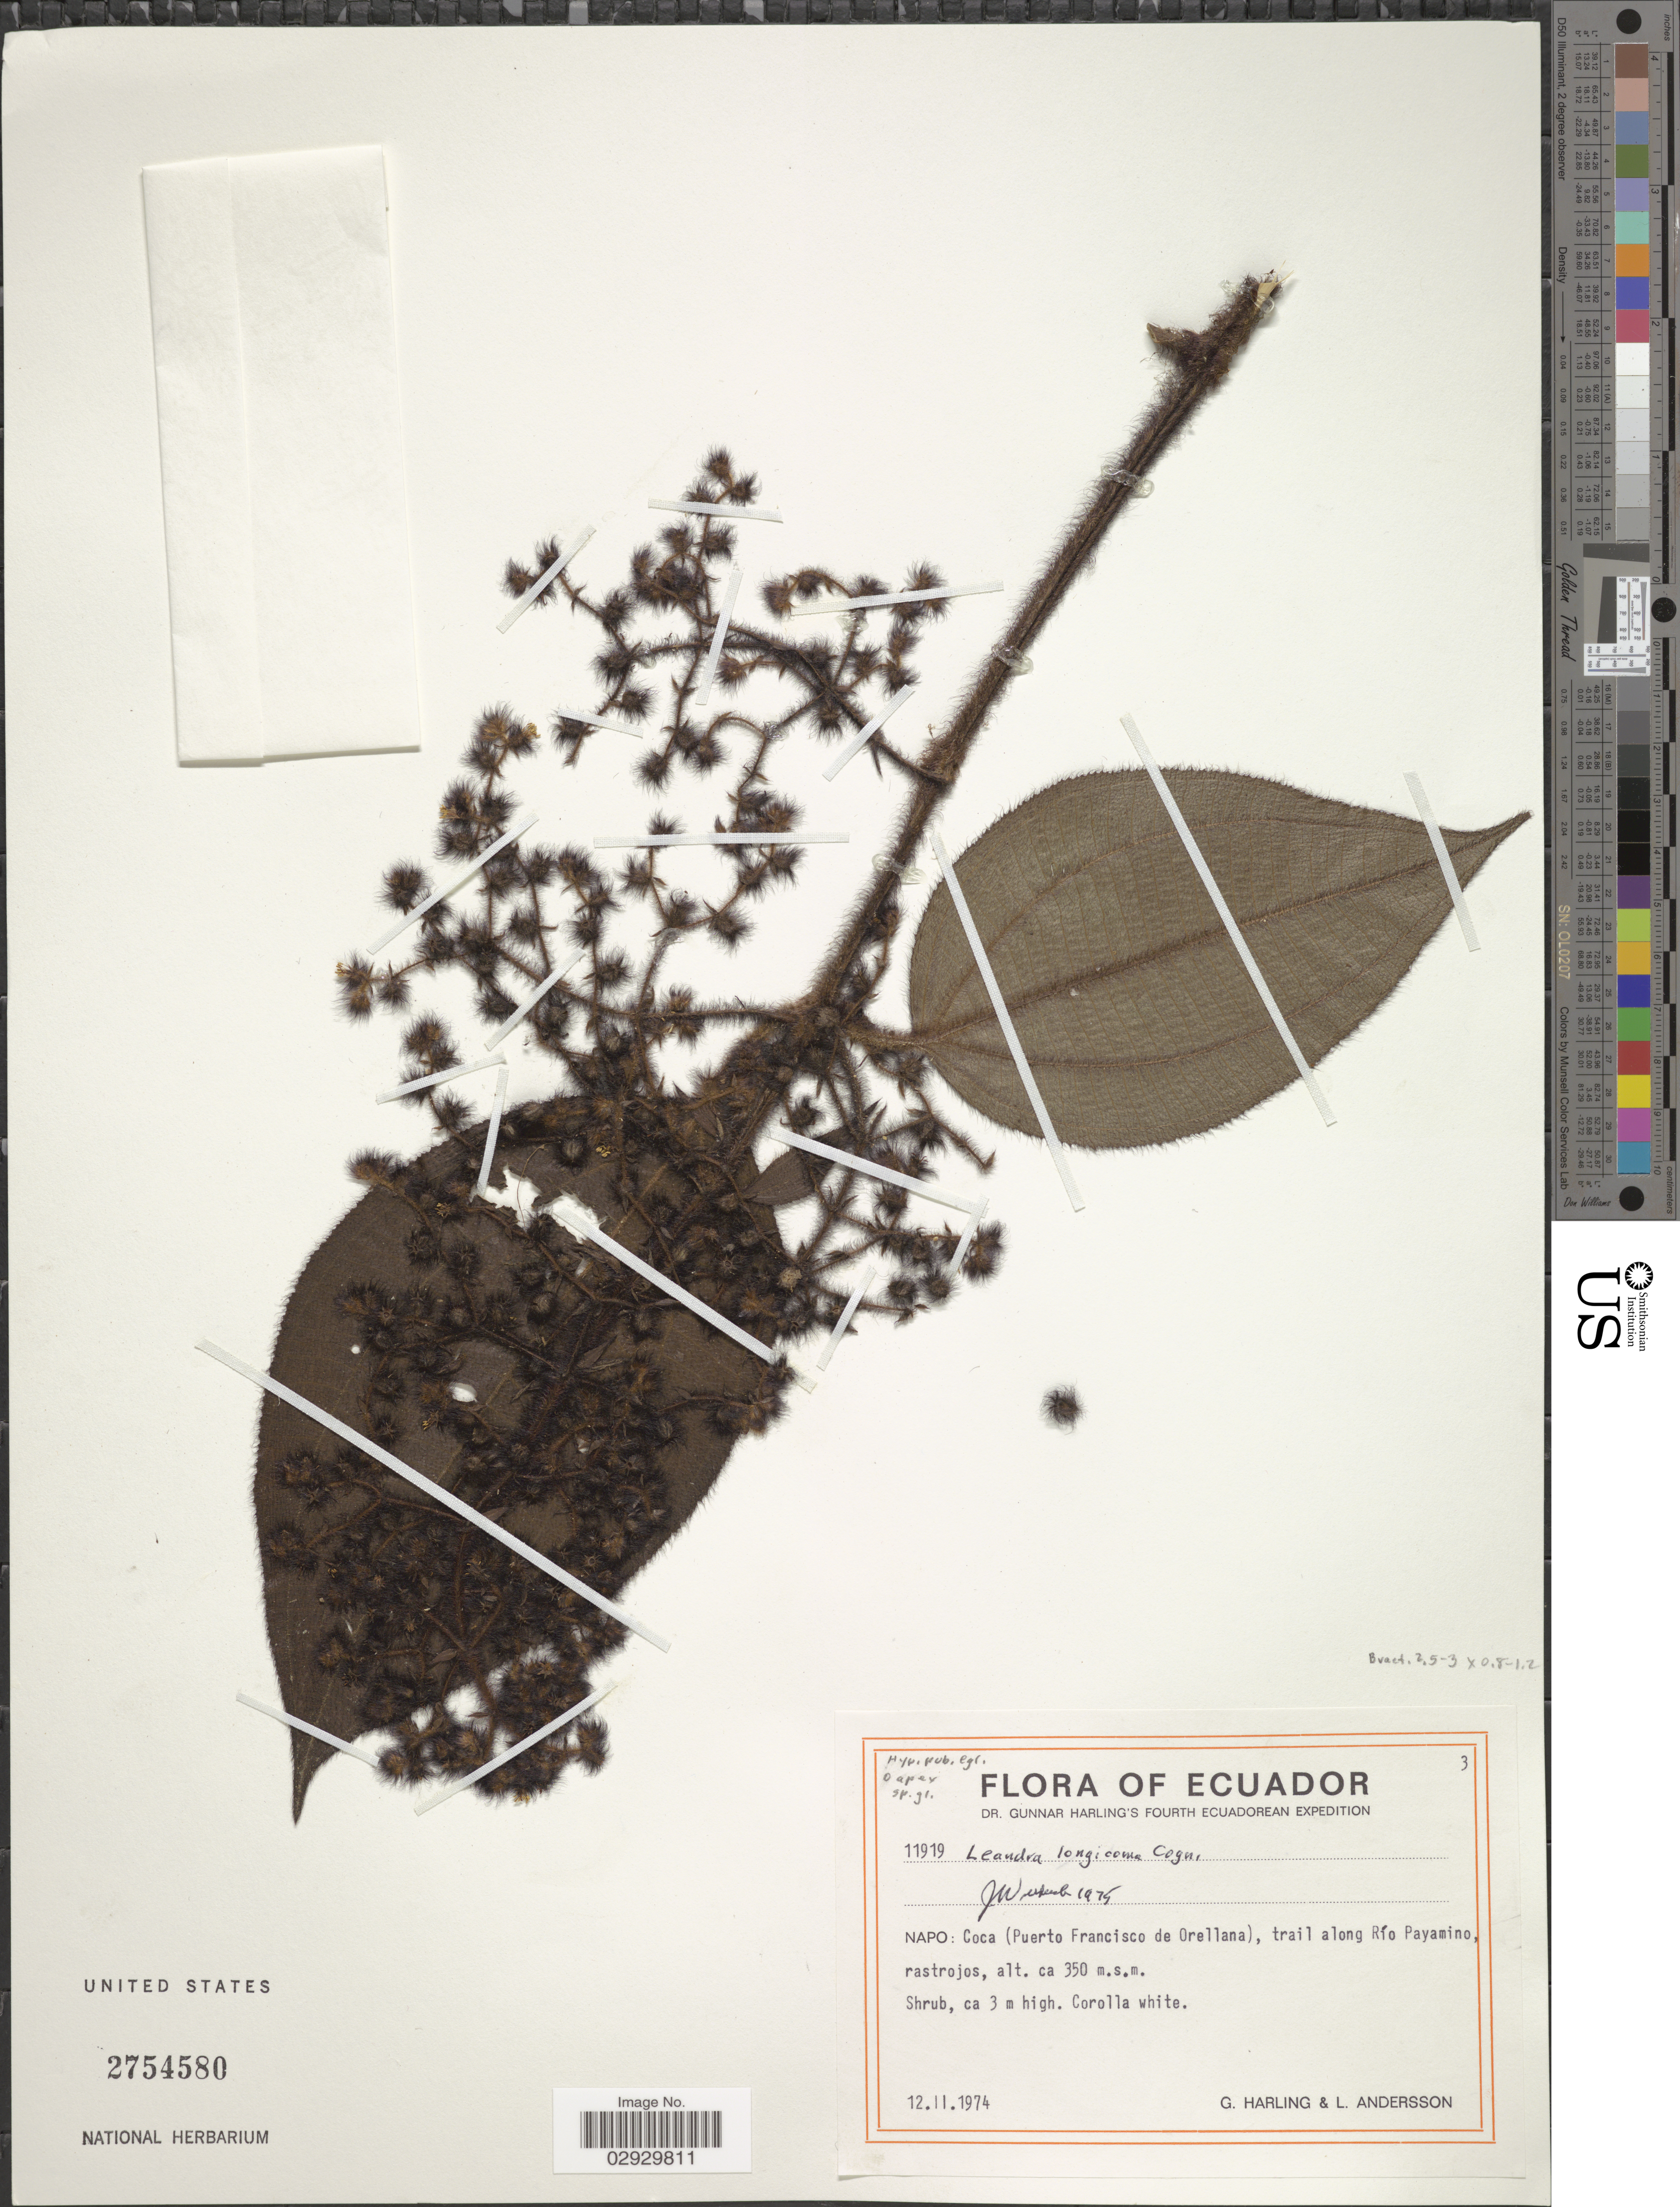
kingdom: Plantae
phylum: Tracheophyta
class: Magnoliopsida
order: Myrtales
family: Melastomataceae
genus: Leandra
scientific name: Leandra longicoma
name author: Cogn.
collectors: G. Harling & L. Andersson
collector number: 11919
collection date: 1974-02-12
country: Ecuador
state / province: Napo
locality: Coca (Puerto Francisco de Orellana), trail along Río Payamino, rastrojos.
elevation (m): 350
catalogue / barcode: US 2754580